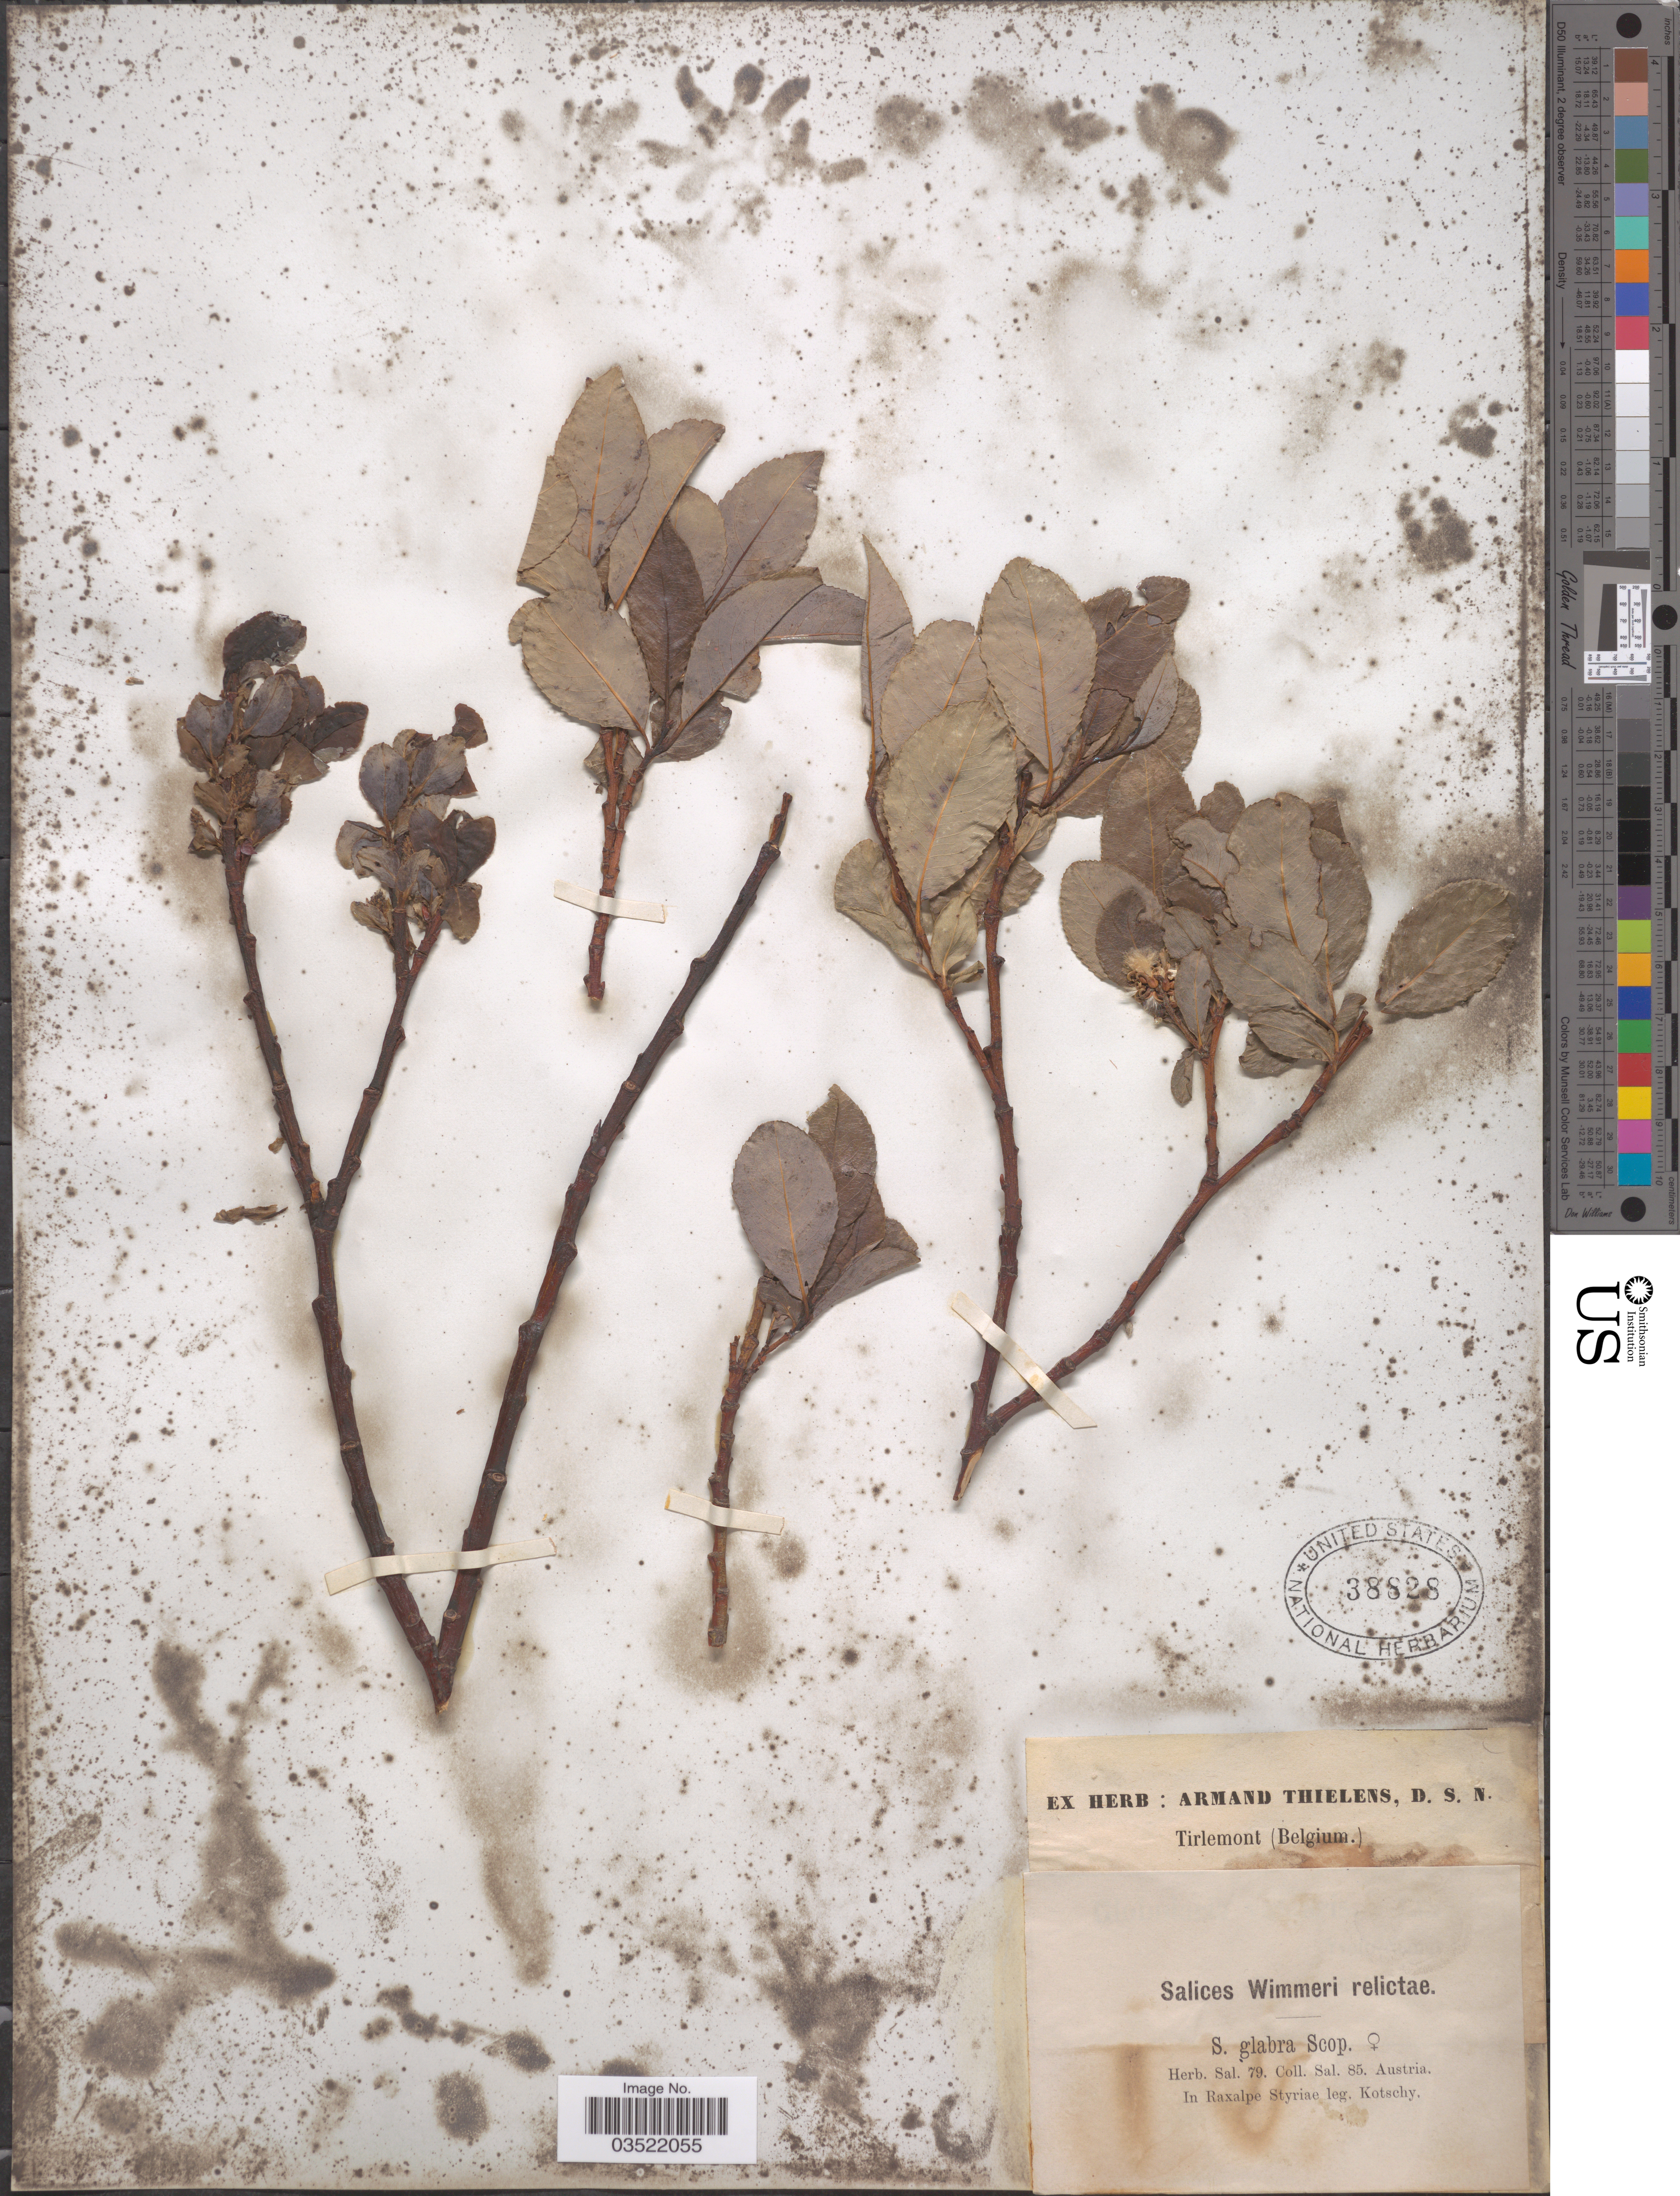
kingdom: Plantae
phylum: Tracheophyta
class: Magnoliopsida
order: Malpighiales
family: Salicaceae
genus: Salix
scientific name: Salix glabra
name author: Scop.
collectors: Kotschy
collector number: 85?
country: Austria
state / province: Steiermark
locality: In Raxalpe Styriae.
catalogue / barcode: US 38828